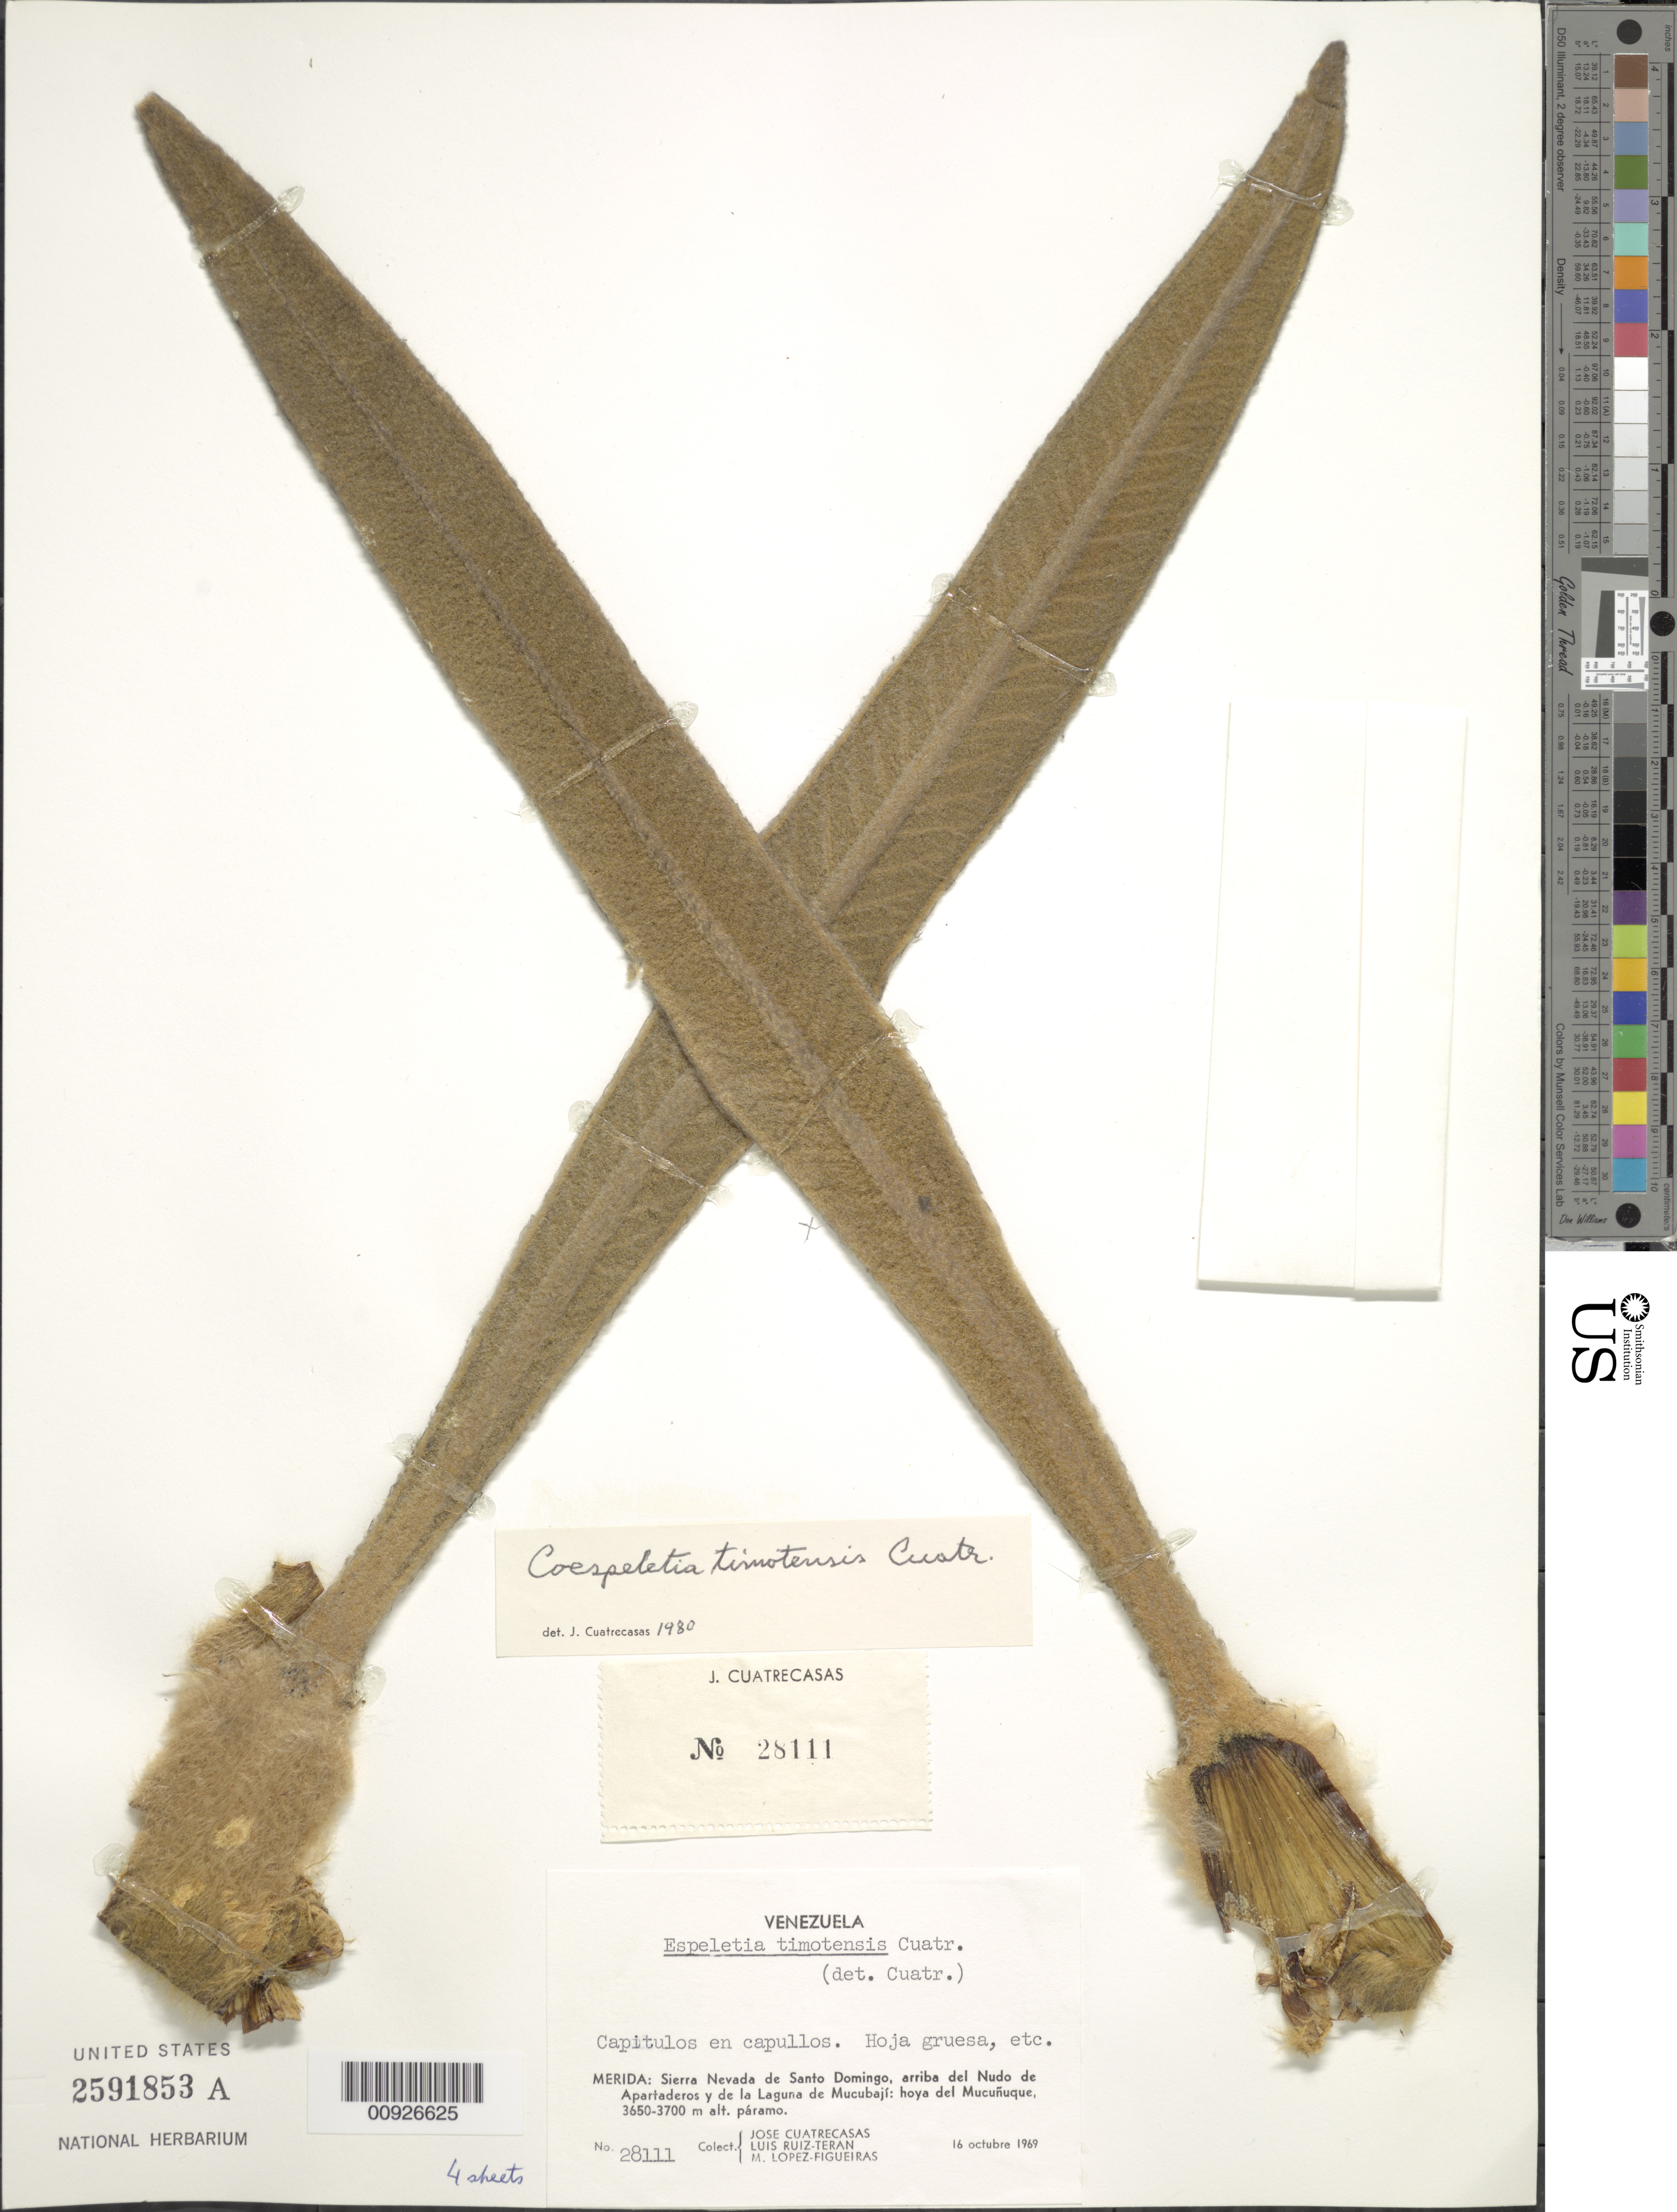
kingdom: Plantae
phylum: Tracheophyta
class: Magnoliopsida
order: Asterales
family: Asteraceae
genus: Coespeletia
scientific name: Coespeletia timotensis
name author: (Cuatrec.) Cuatrec.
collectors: J. Cuatrecasas, L. E. Ruíz-Terán & M. López Figueiras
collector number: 28111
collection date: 1969-10-16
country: Venezuela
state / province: Mérida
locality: Sierra Nevada de Santo Domingo, arriba del Nudo de Apartaderos y de la Laguna de Mucubají: hoya del Mucuñuque.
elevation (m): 3650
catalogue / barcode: US 2591853A